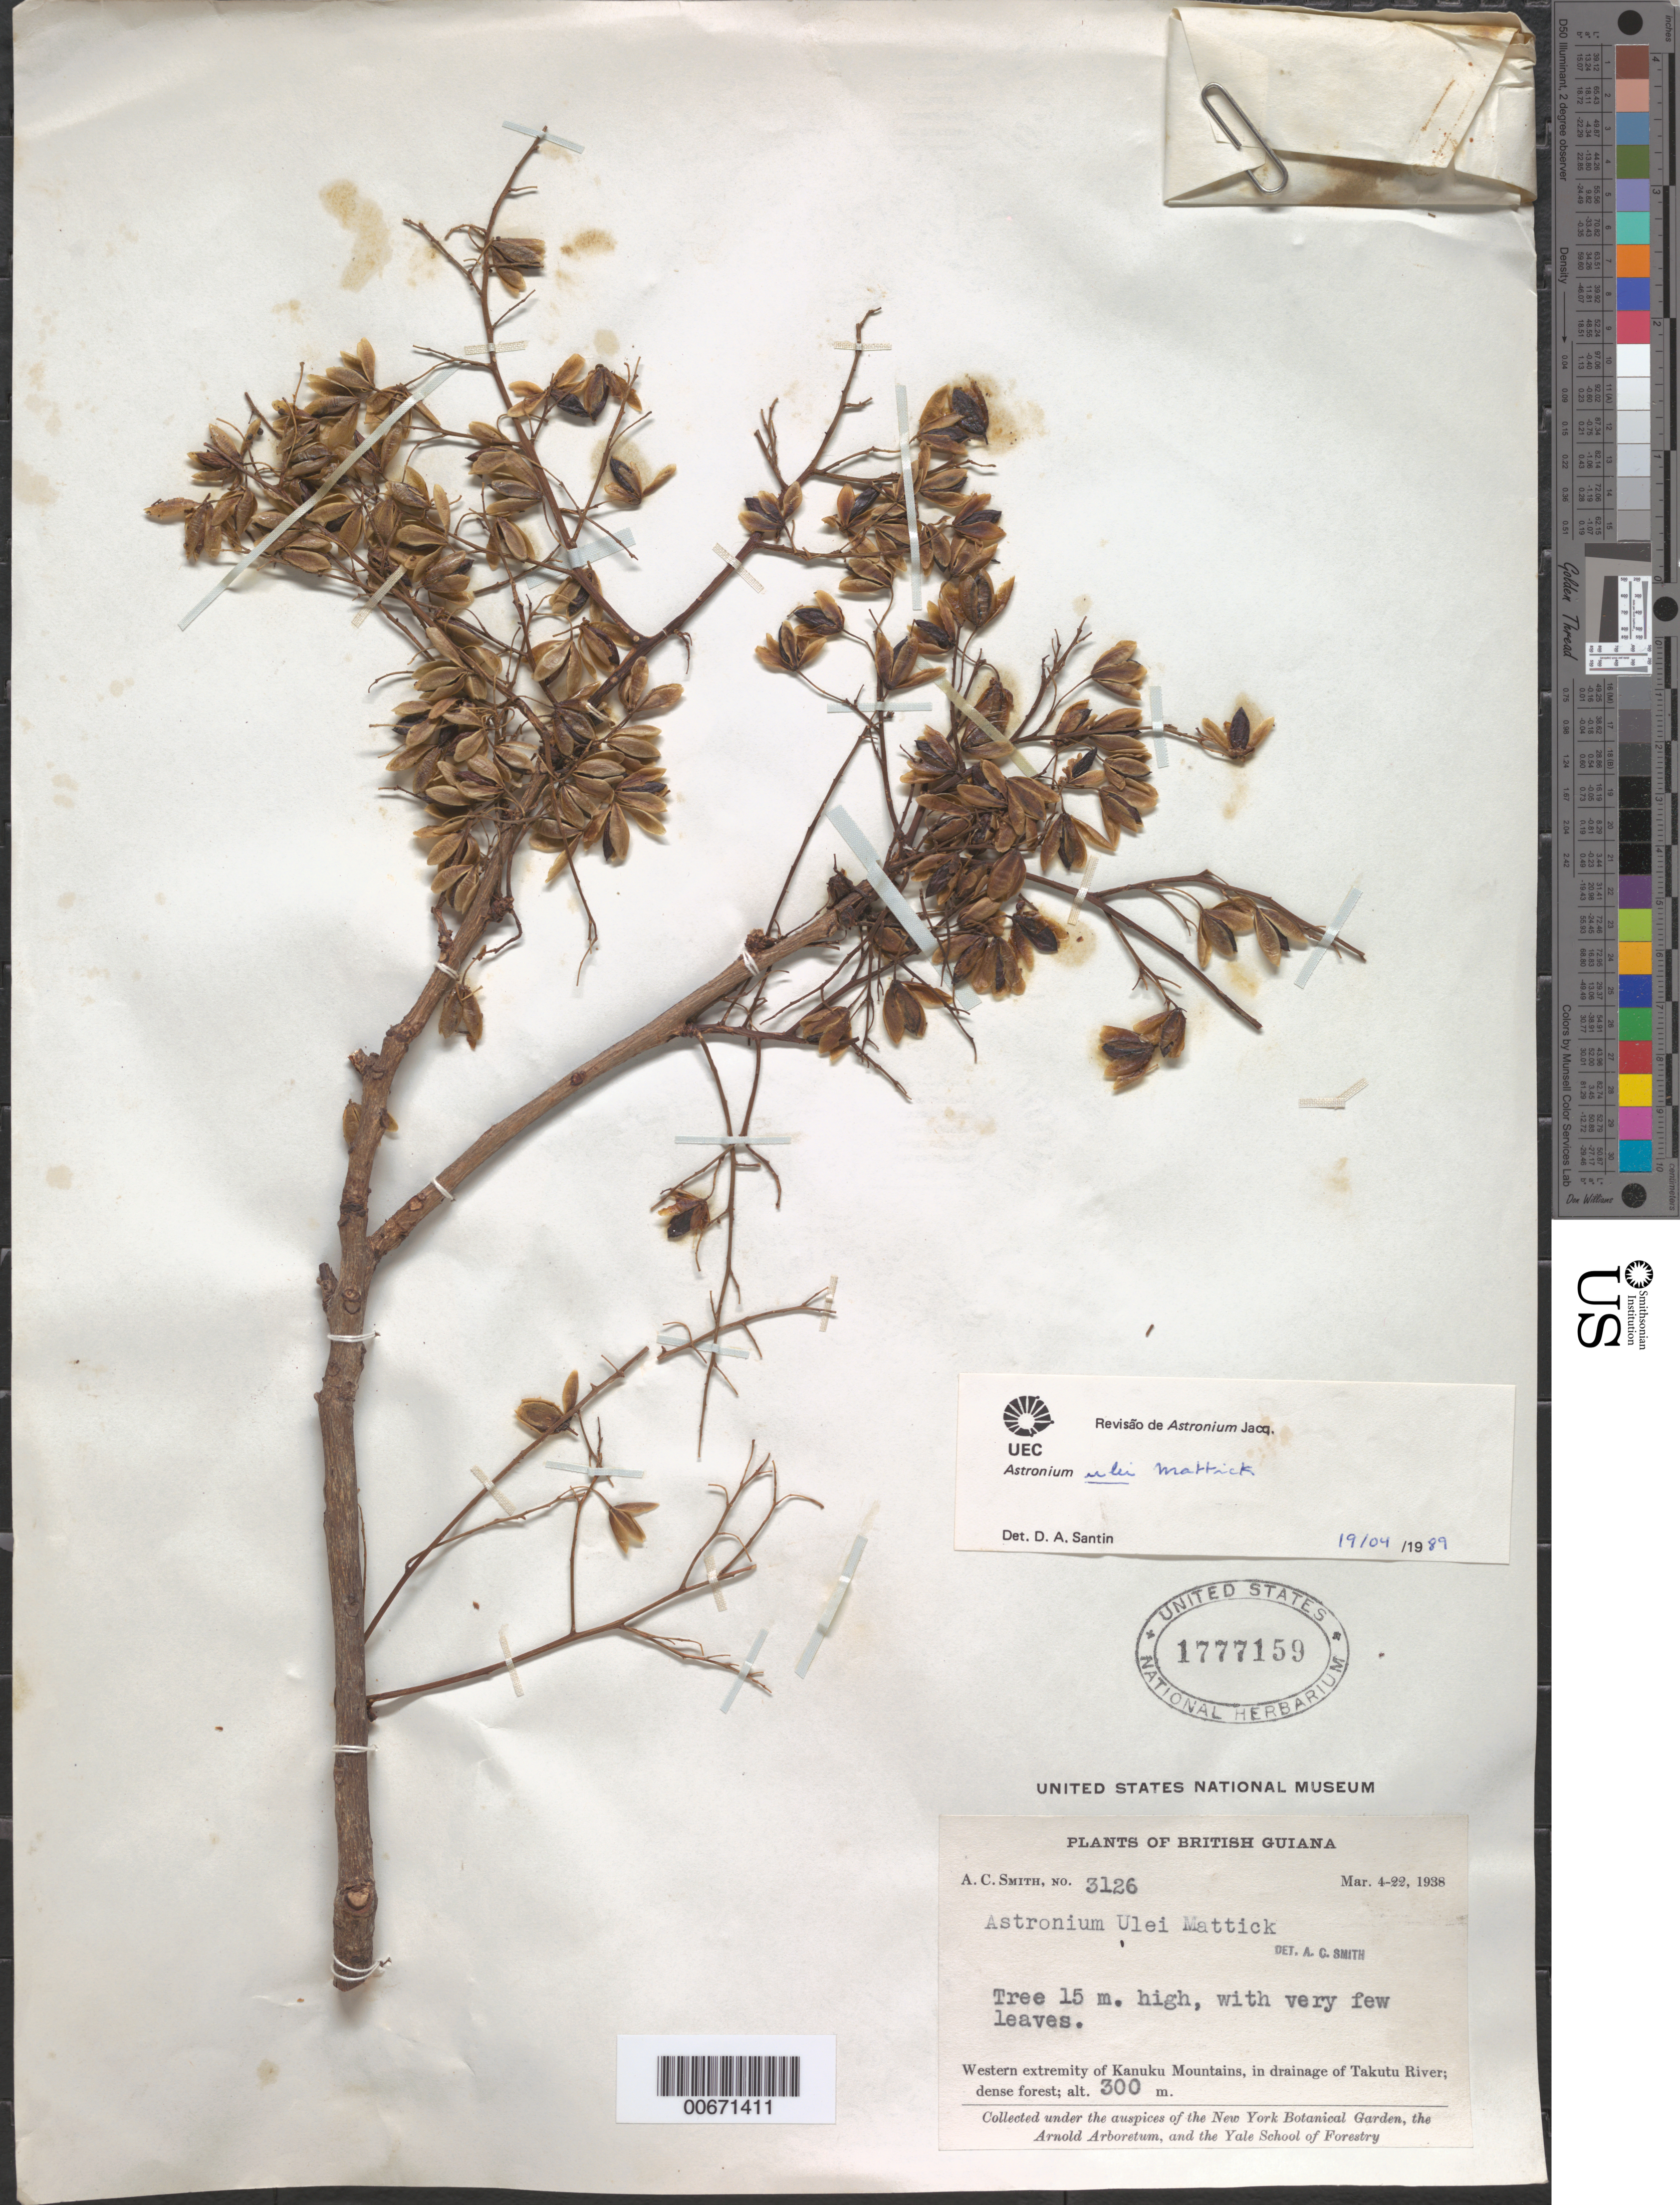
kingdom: Plantae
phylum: Tracheophyta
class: Magnoliopsida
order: Sapindales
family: Anacardiaceae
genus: Astronium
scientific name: Astronium ulei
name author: Mattick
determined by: Santin, D. A.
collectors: A. C. Smith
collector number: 3126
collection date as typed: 4-Mar-38 to 22-Mar-38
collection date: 1938-03-04/1938-03-22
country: Guyana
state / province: U. Takutu-U. Essequibo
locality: Kanuku Mts., drainage of Takutu R., western extremity of Kanuku Mountains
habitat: Dense forest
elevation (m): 300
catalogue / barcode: US 1777159